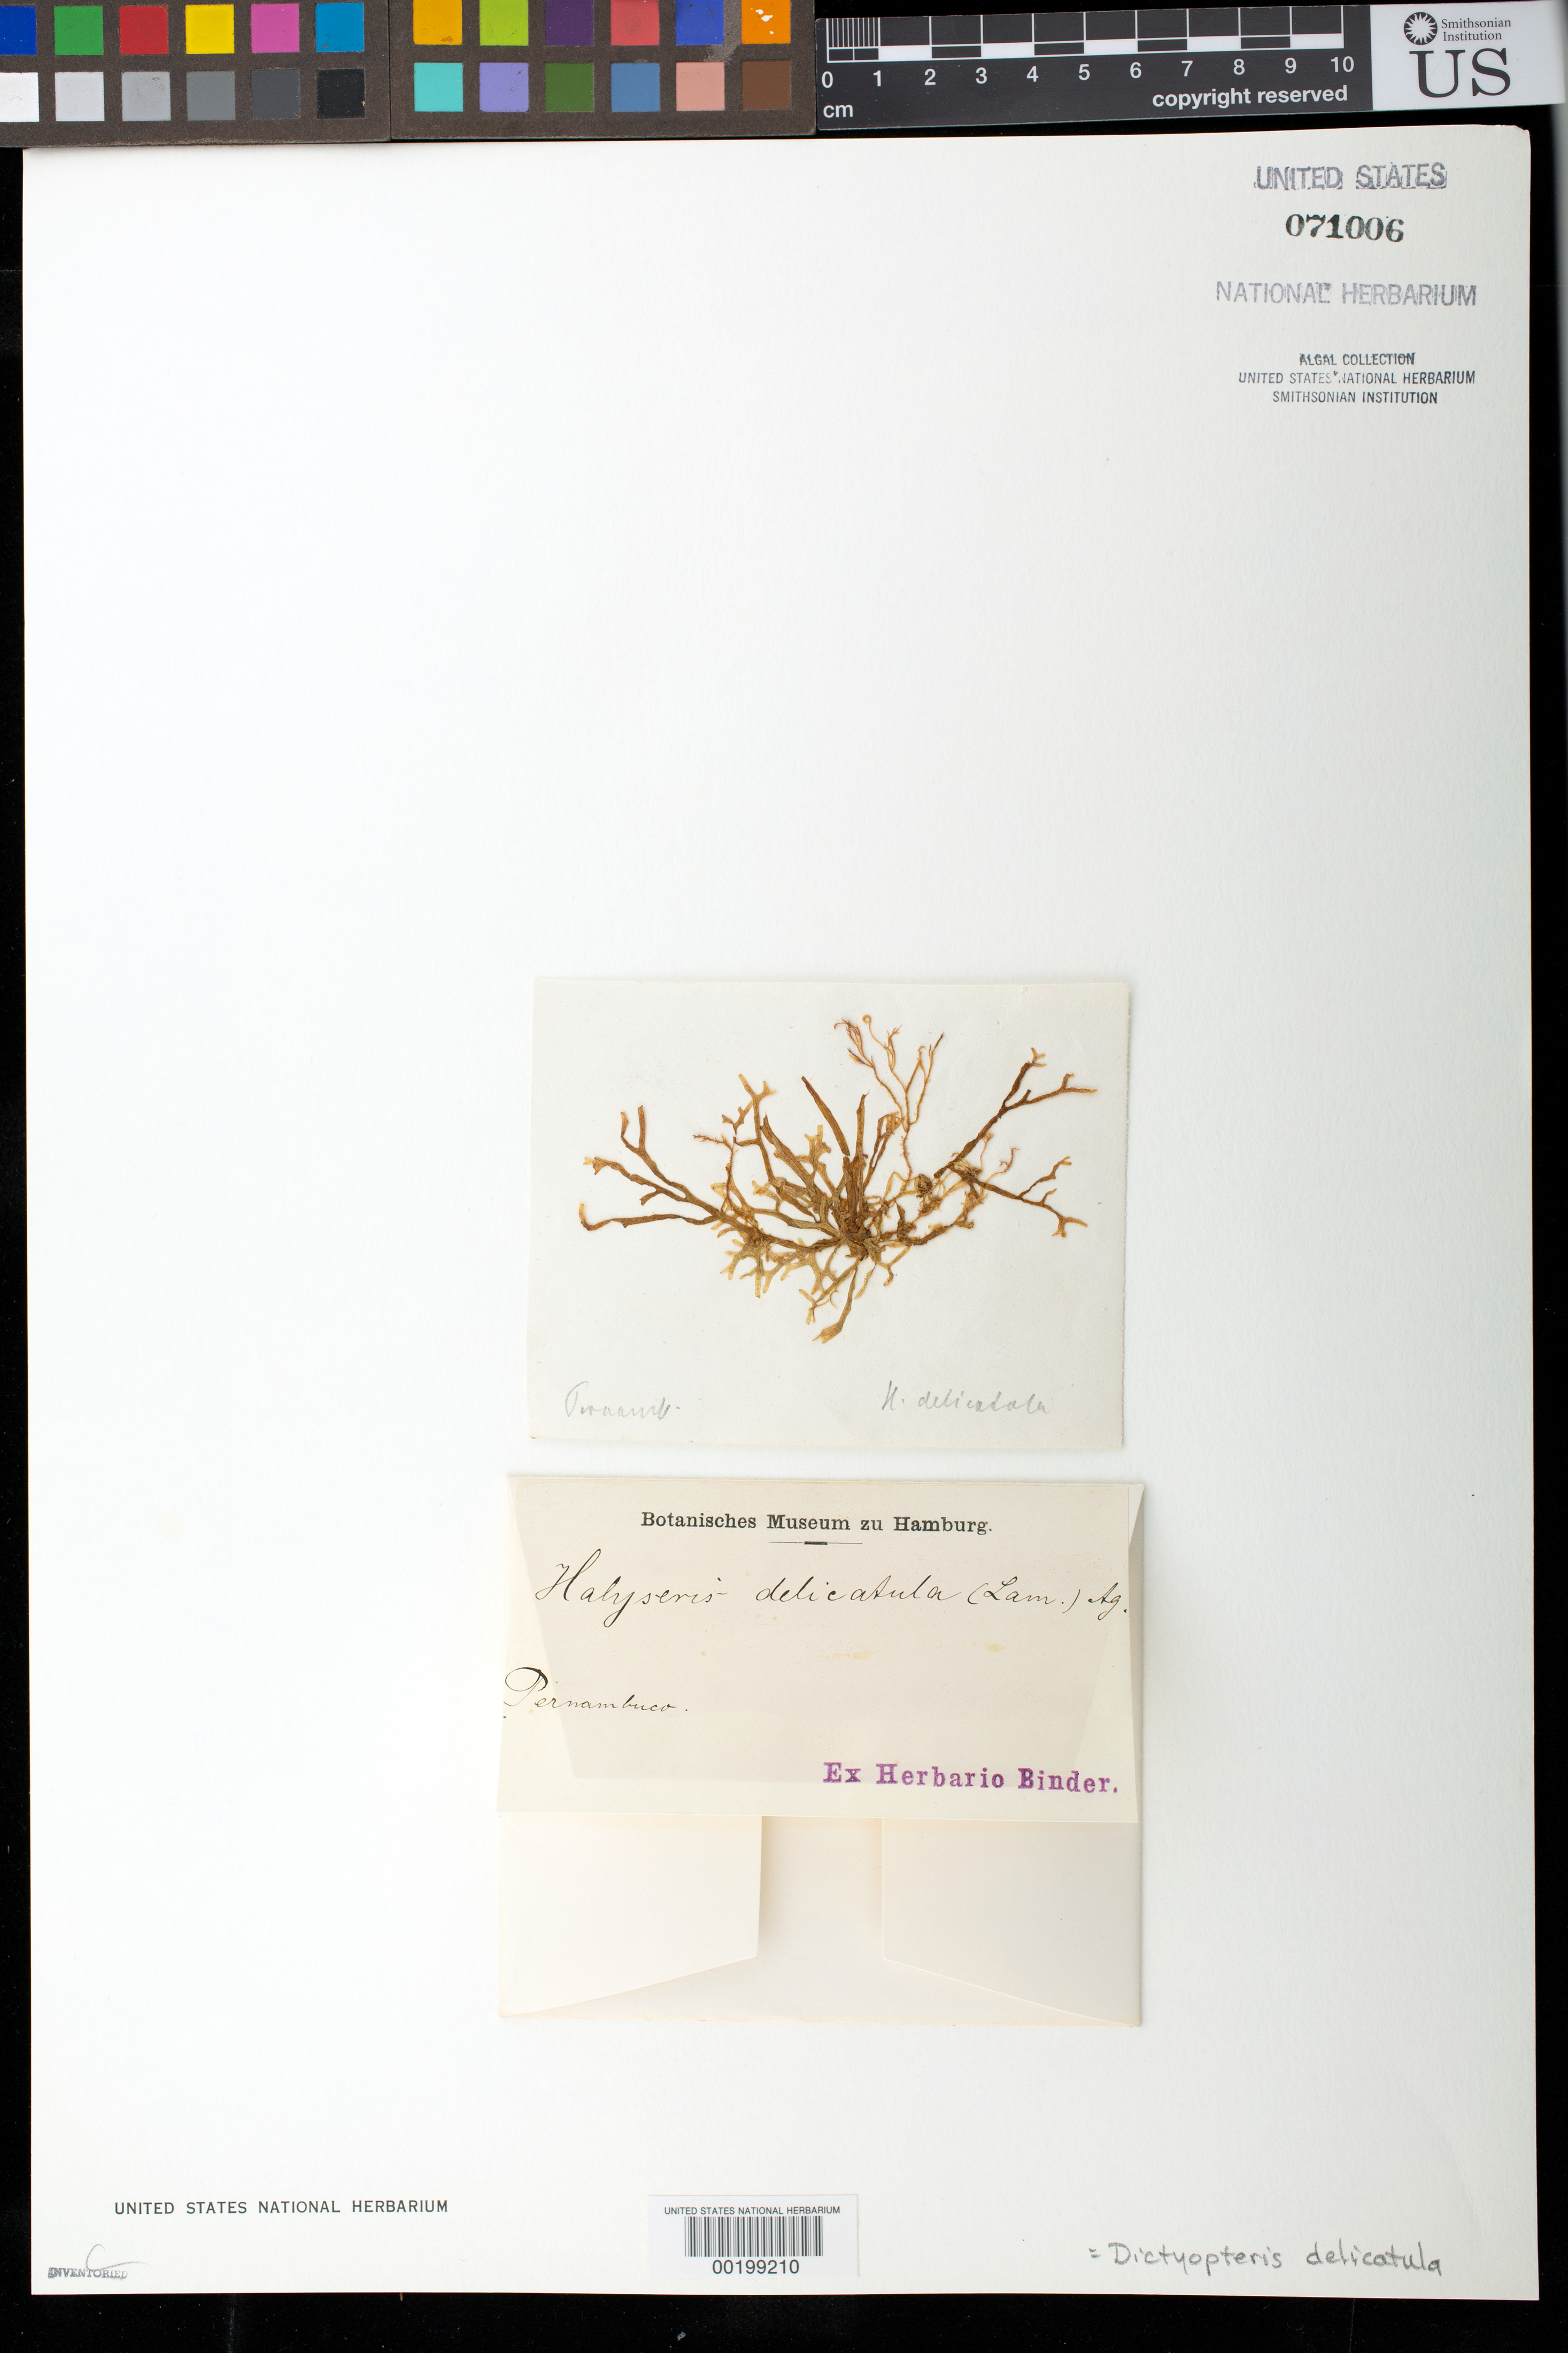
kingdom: Chromista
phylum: Ochrophyta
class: Phaeophyceae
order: Dictyotales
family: Dictyotaceae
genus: Dictyopteris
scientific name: Dictyopteris delicatula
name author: J.V.Lamouroux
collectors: F. Binder (herbarium)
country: Brazil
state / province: Pernambuco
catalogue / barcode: US 71006